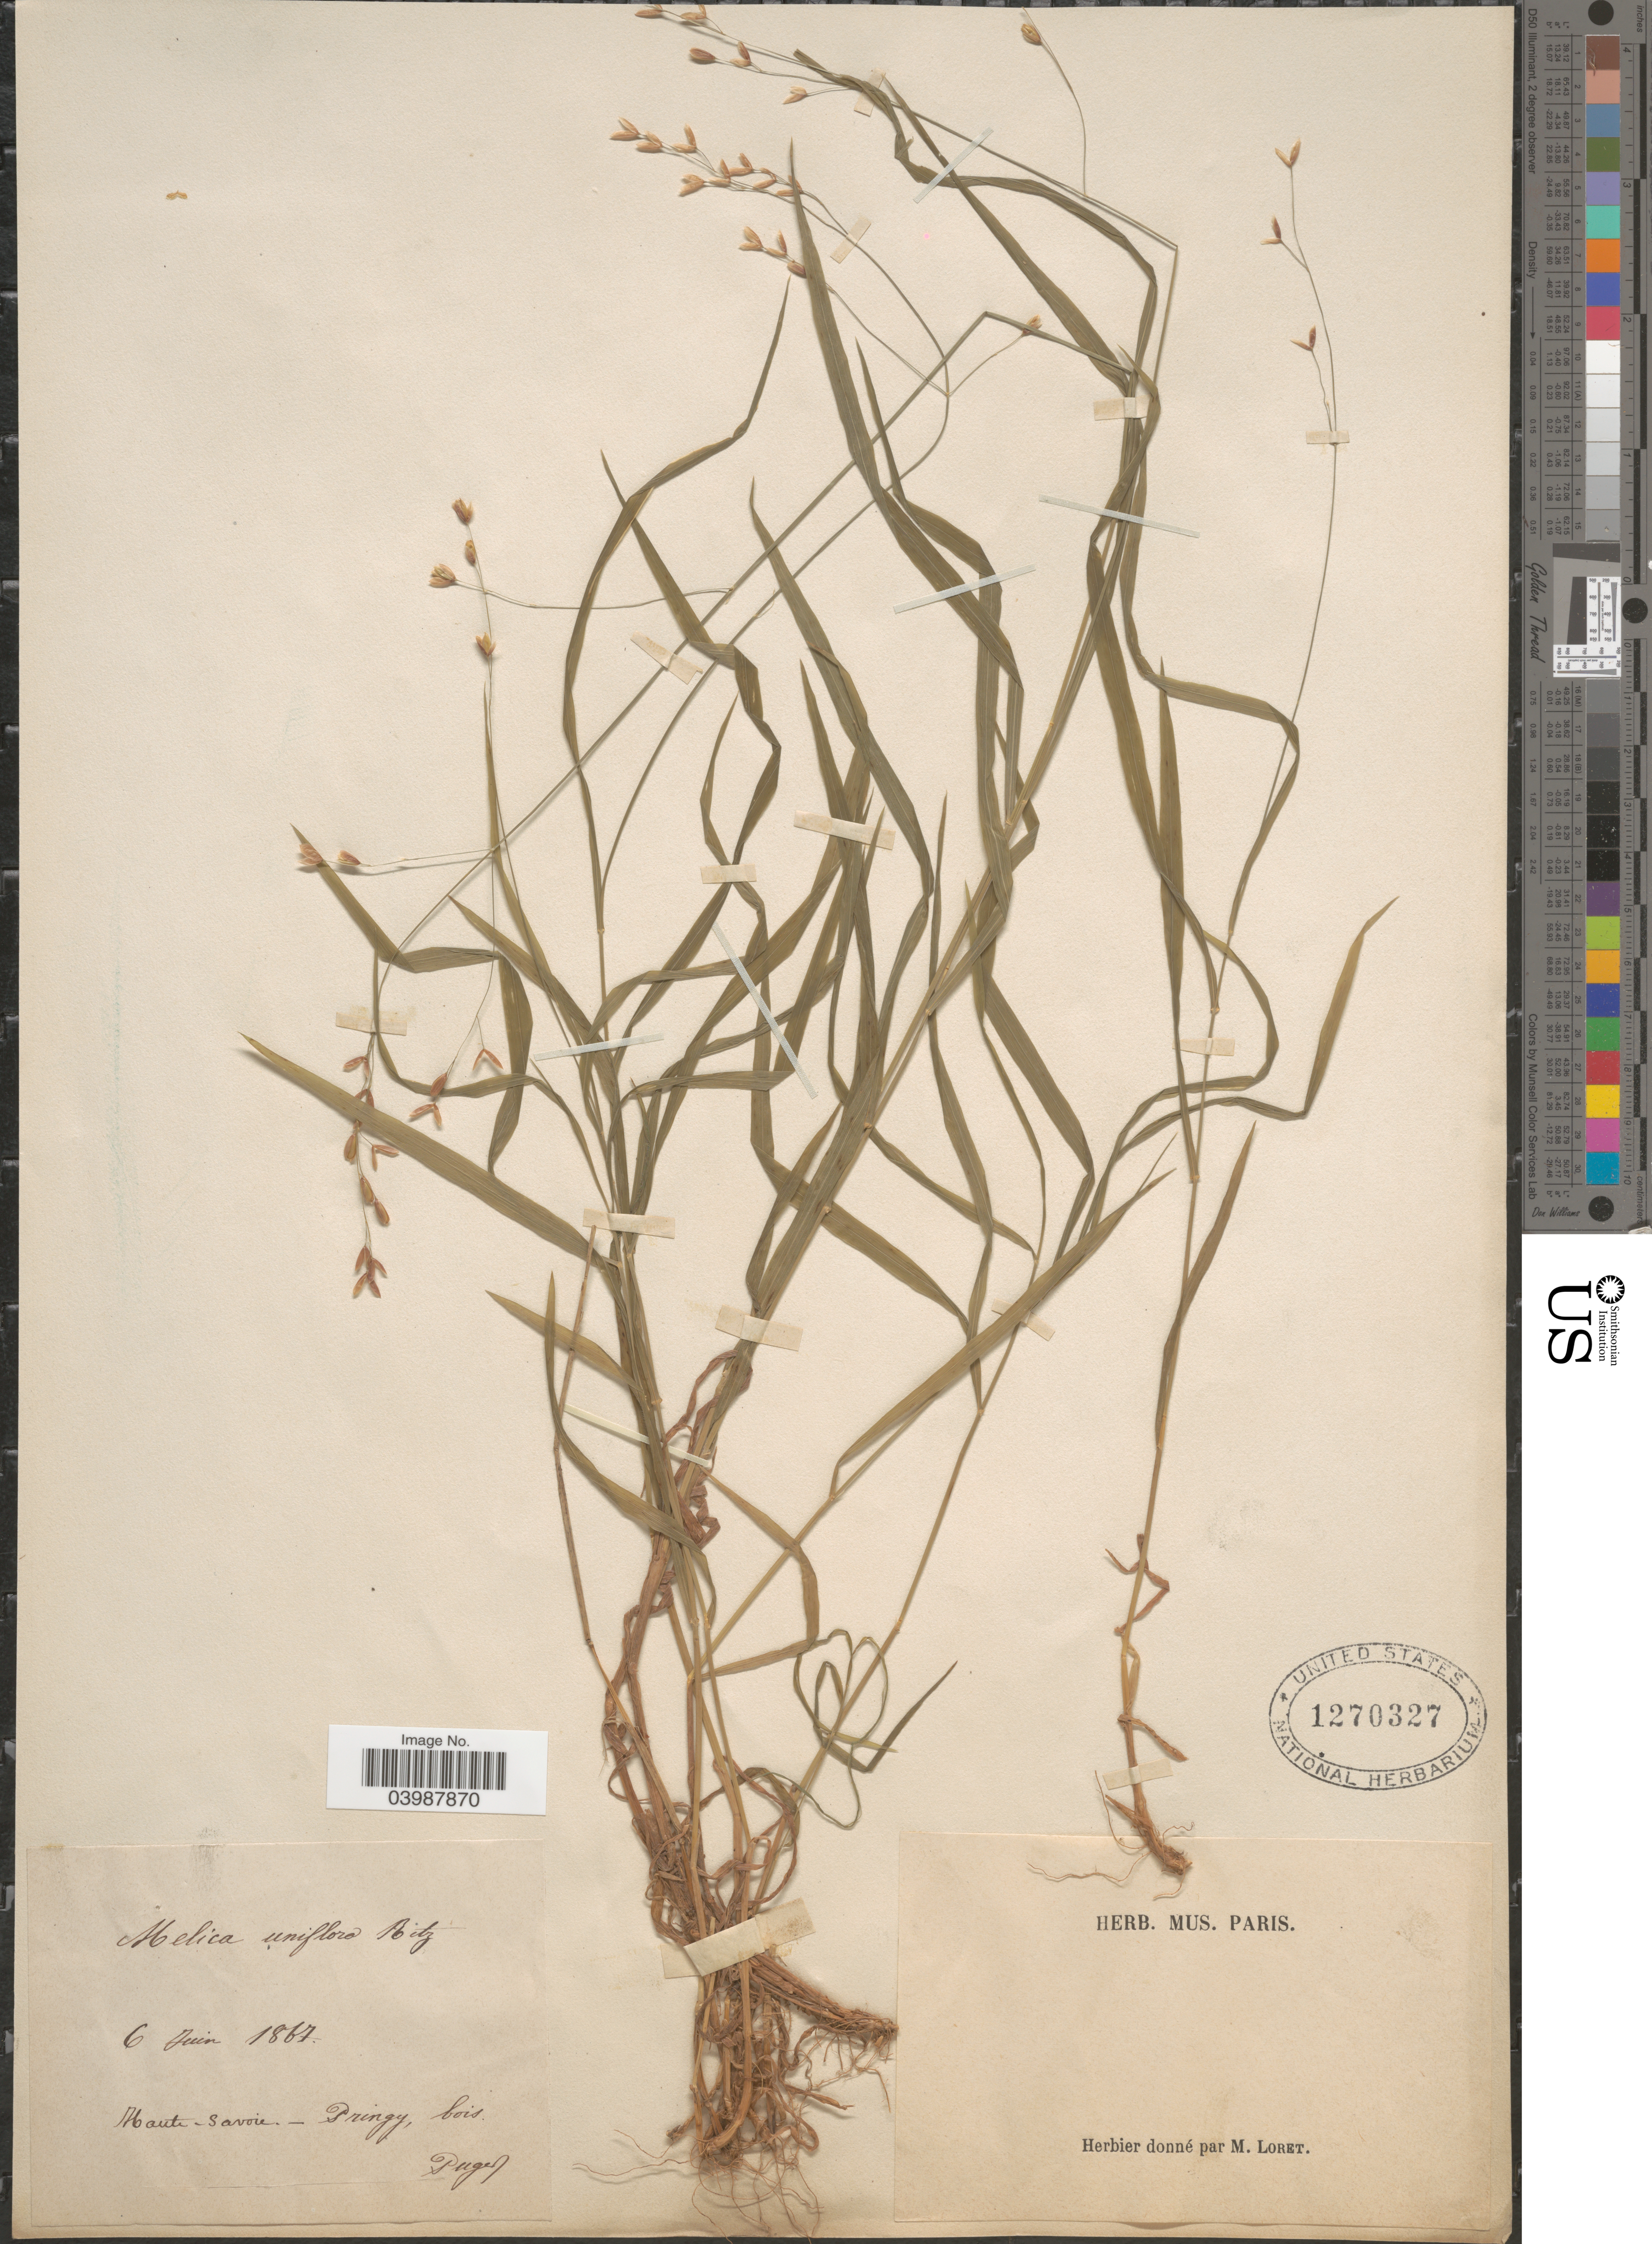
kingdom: Plantae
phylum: Tracheophyta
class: Liliopsida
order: Poales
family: Poaceae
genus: Melica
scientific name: Melica uniflora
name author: Retz.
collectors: -. Puget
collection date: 1867-06-06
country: France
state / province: Auvergne-Rhône-Alpes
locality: Haute - Savoie - Pringy, bois.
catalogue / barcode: US 1270327